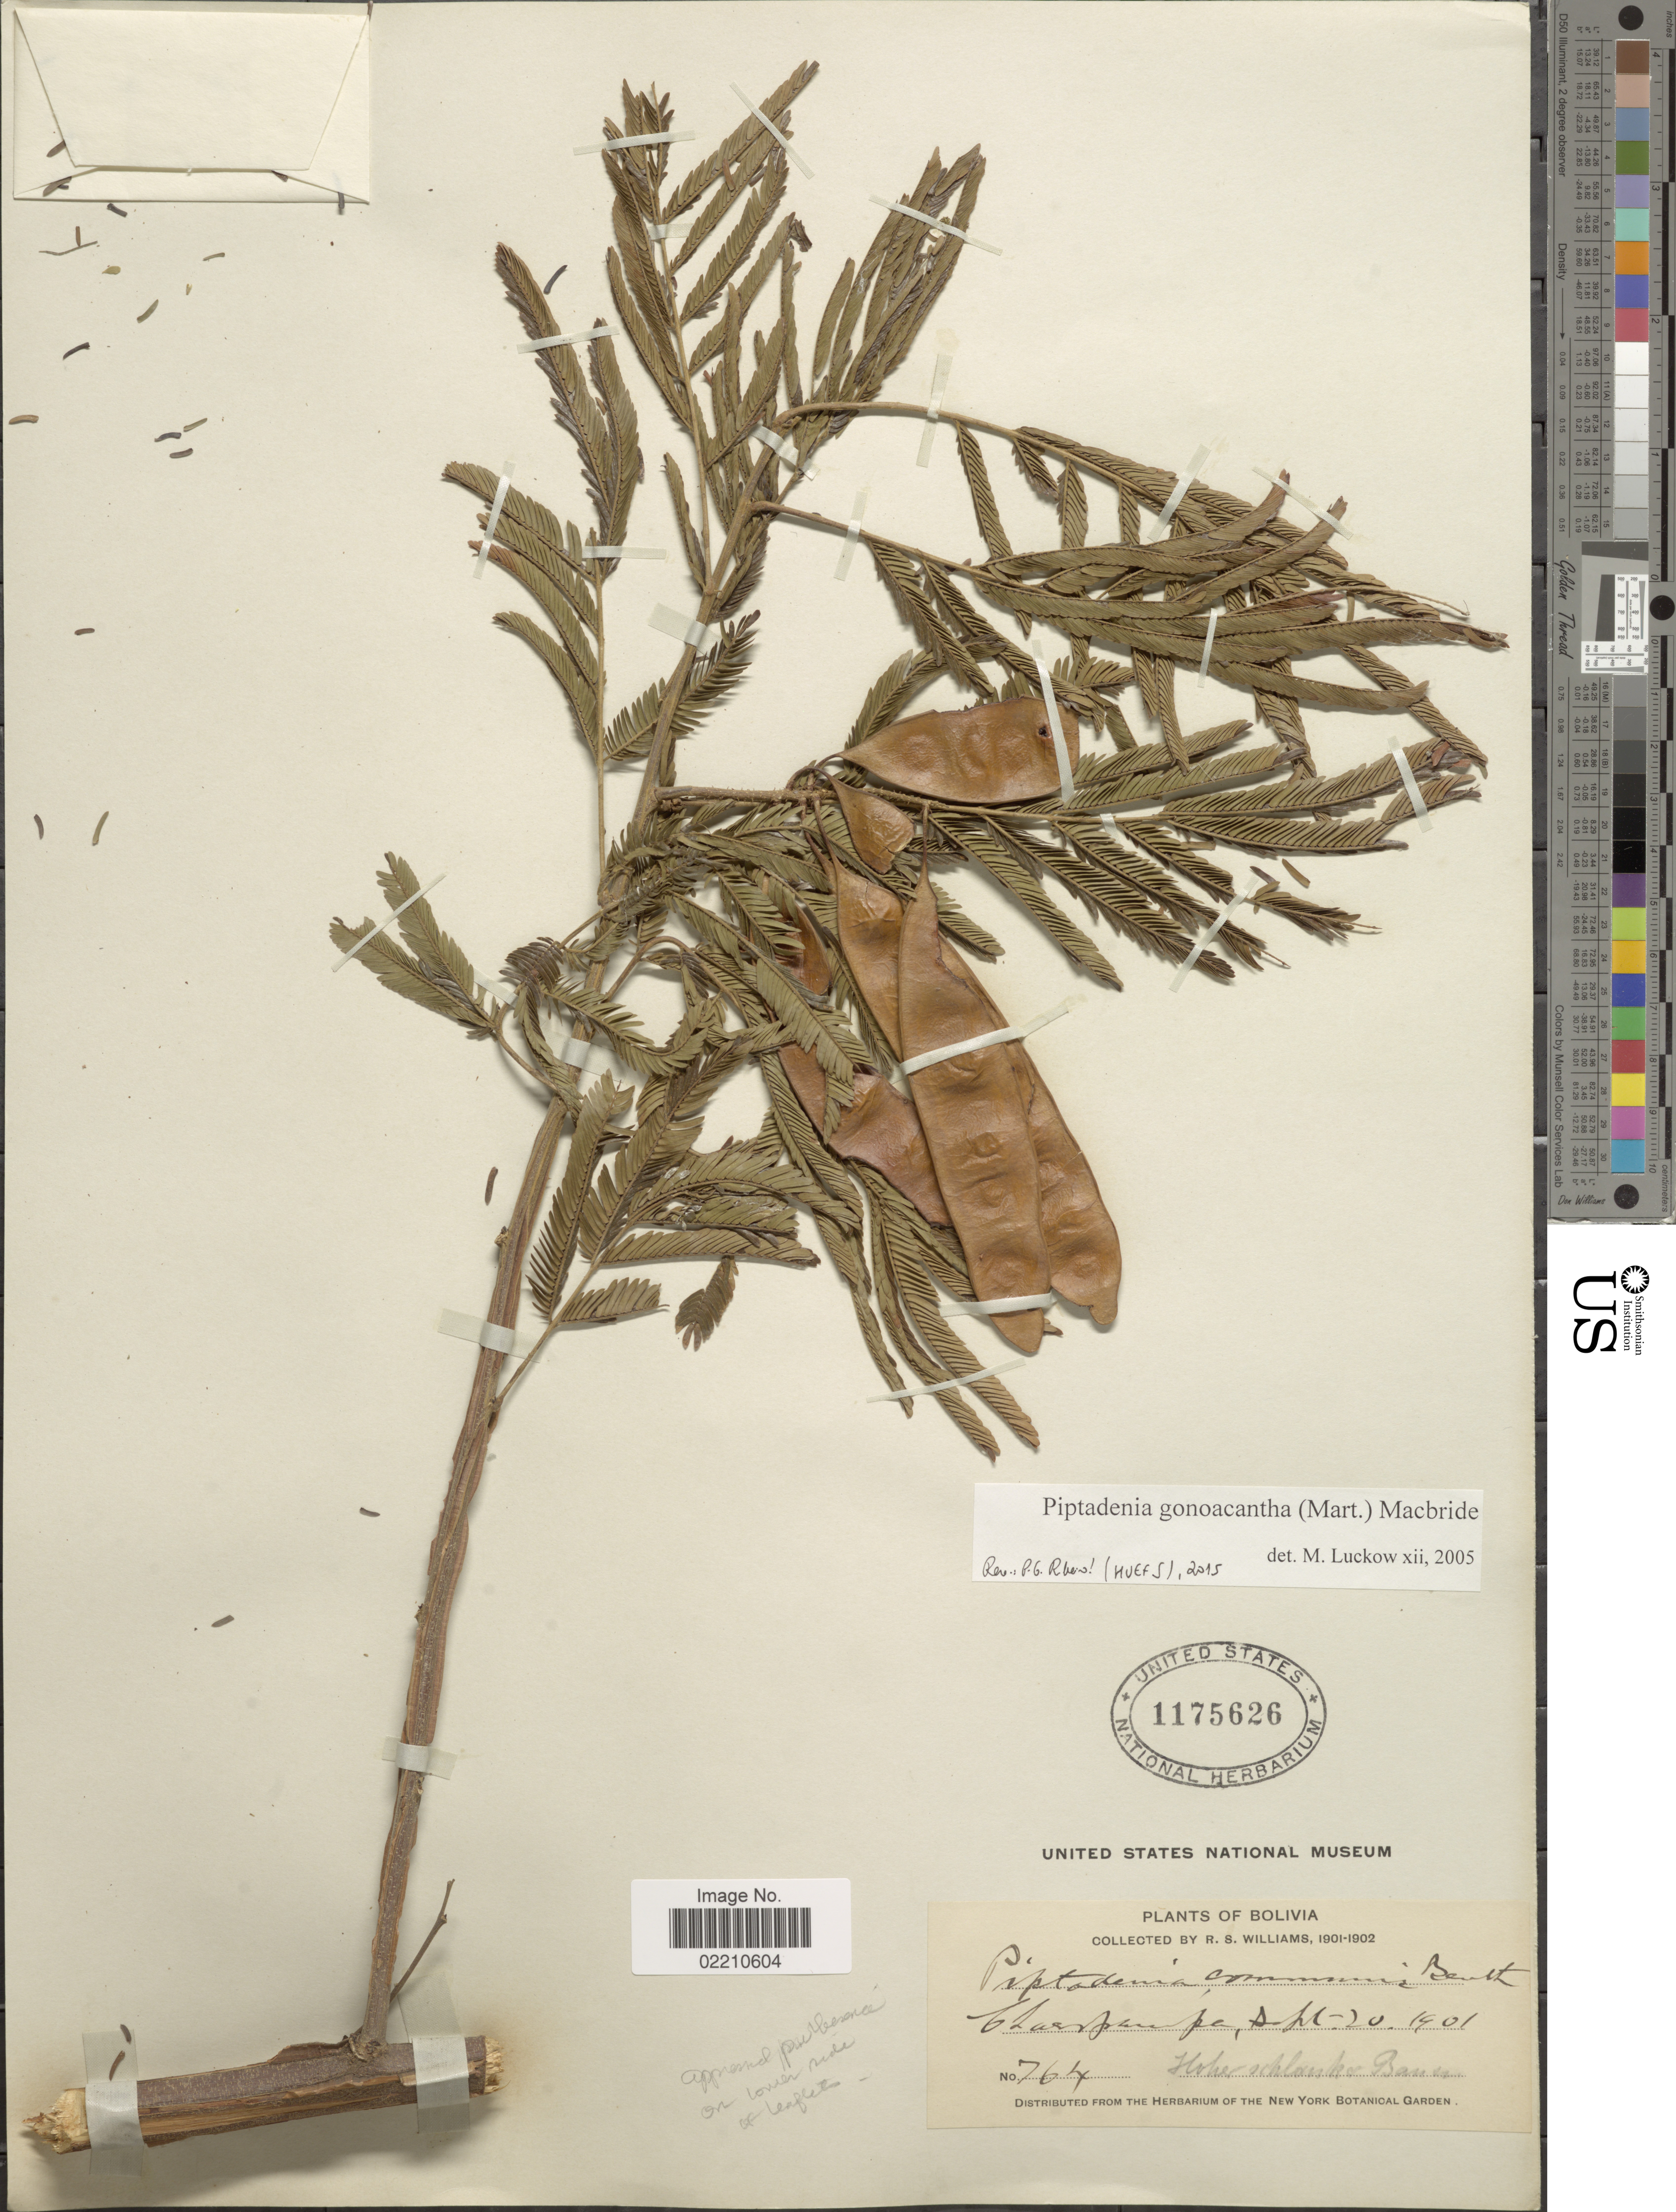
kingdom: Plantae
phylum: Tracheophyta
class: Magnoliopsida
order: Fabales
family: Fabaceae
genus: Piptadenia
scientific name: Piptadenia gonoacantha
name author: (Mart.) J.F. Macbr.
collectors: R. S. Williams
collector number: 764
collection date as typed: Sep. 20, 1901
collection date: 1901-09-20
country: Bolivia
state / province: La Páz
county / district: Larecaja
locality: Charopampa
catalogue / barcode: US 1175626